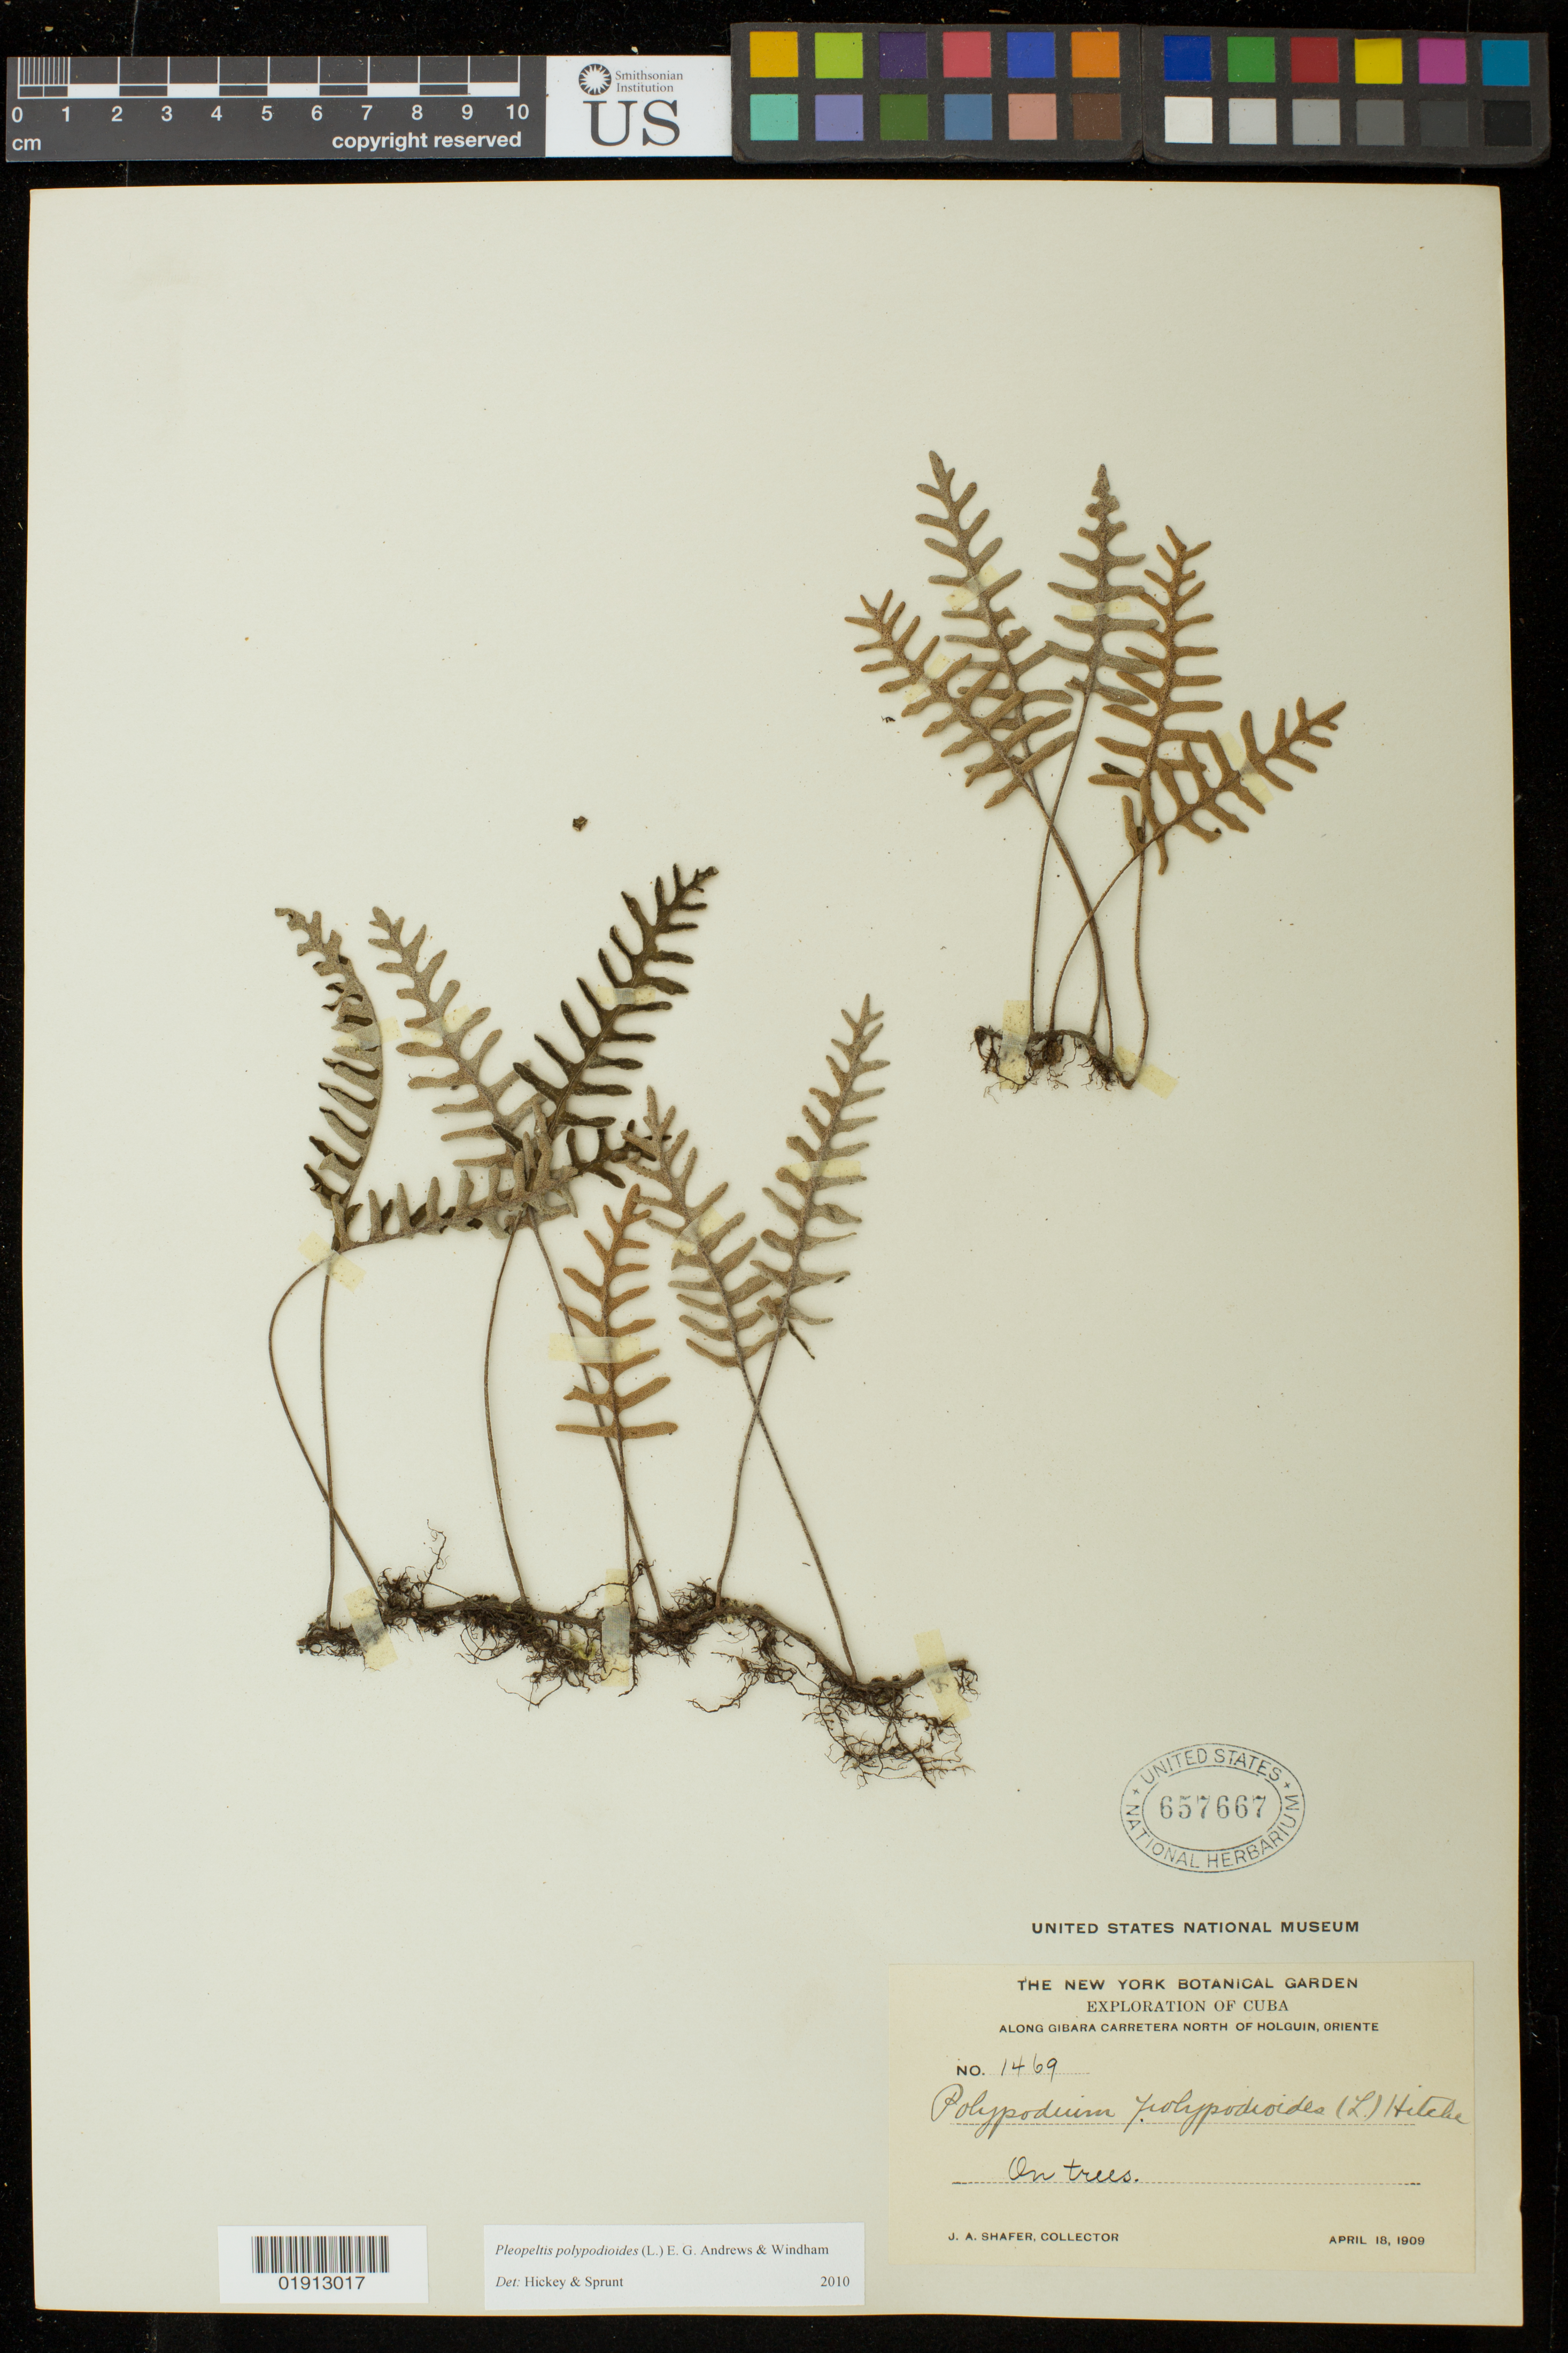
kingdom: Plantae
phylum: Tracheophyta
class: Polypodiopsida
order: Polypodiales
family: Polypodiaceae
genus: Pleopeltis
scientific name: Pleopeltis polypodioides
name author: (L.) E.G. Andrews & Windham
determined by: Hickey, R. J.; Sprunt, S. V.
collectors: J. A. Shafer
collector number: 1469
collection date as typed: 18 Apr 1909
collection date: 1909-04-18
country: Cuba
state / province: Oriente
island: Cuba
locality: along Gibara Carretera N of Holguin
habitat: On trees.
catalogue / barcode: US 657667